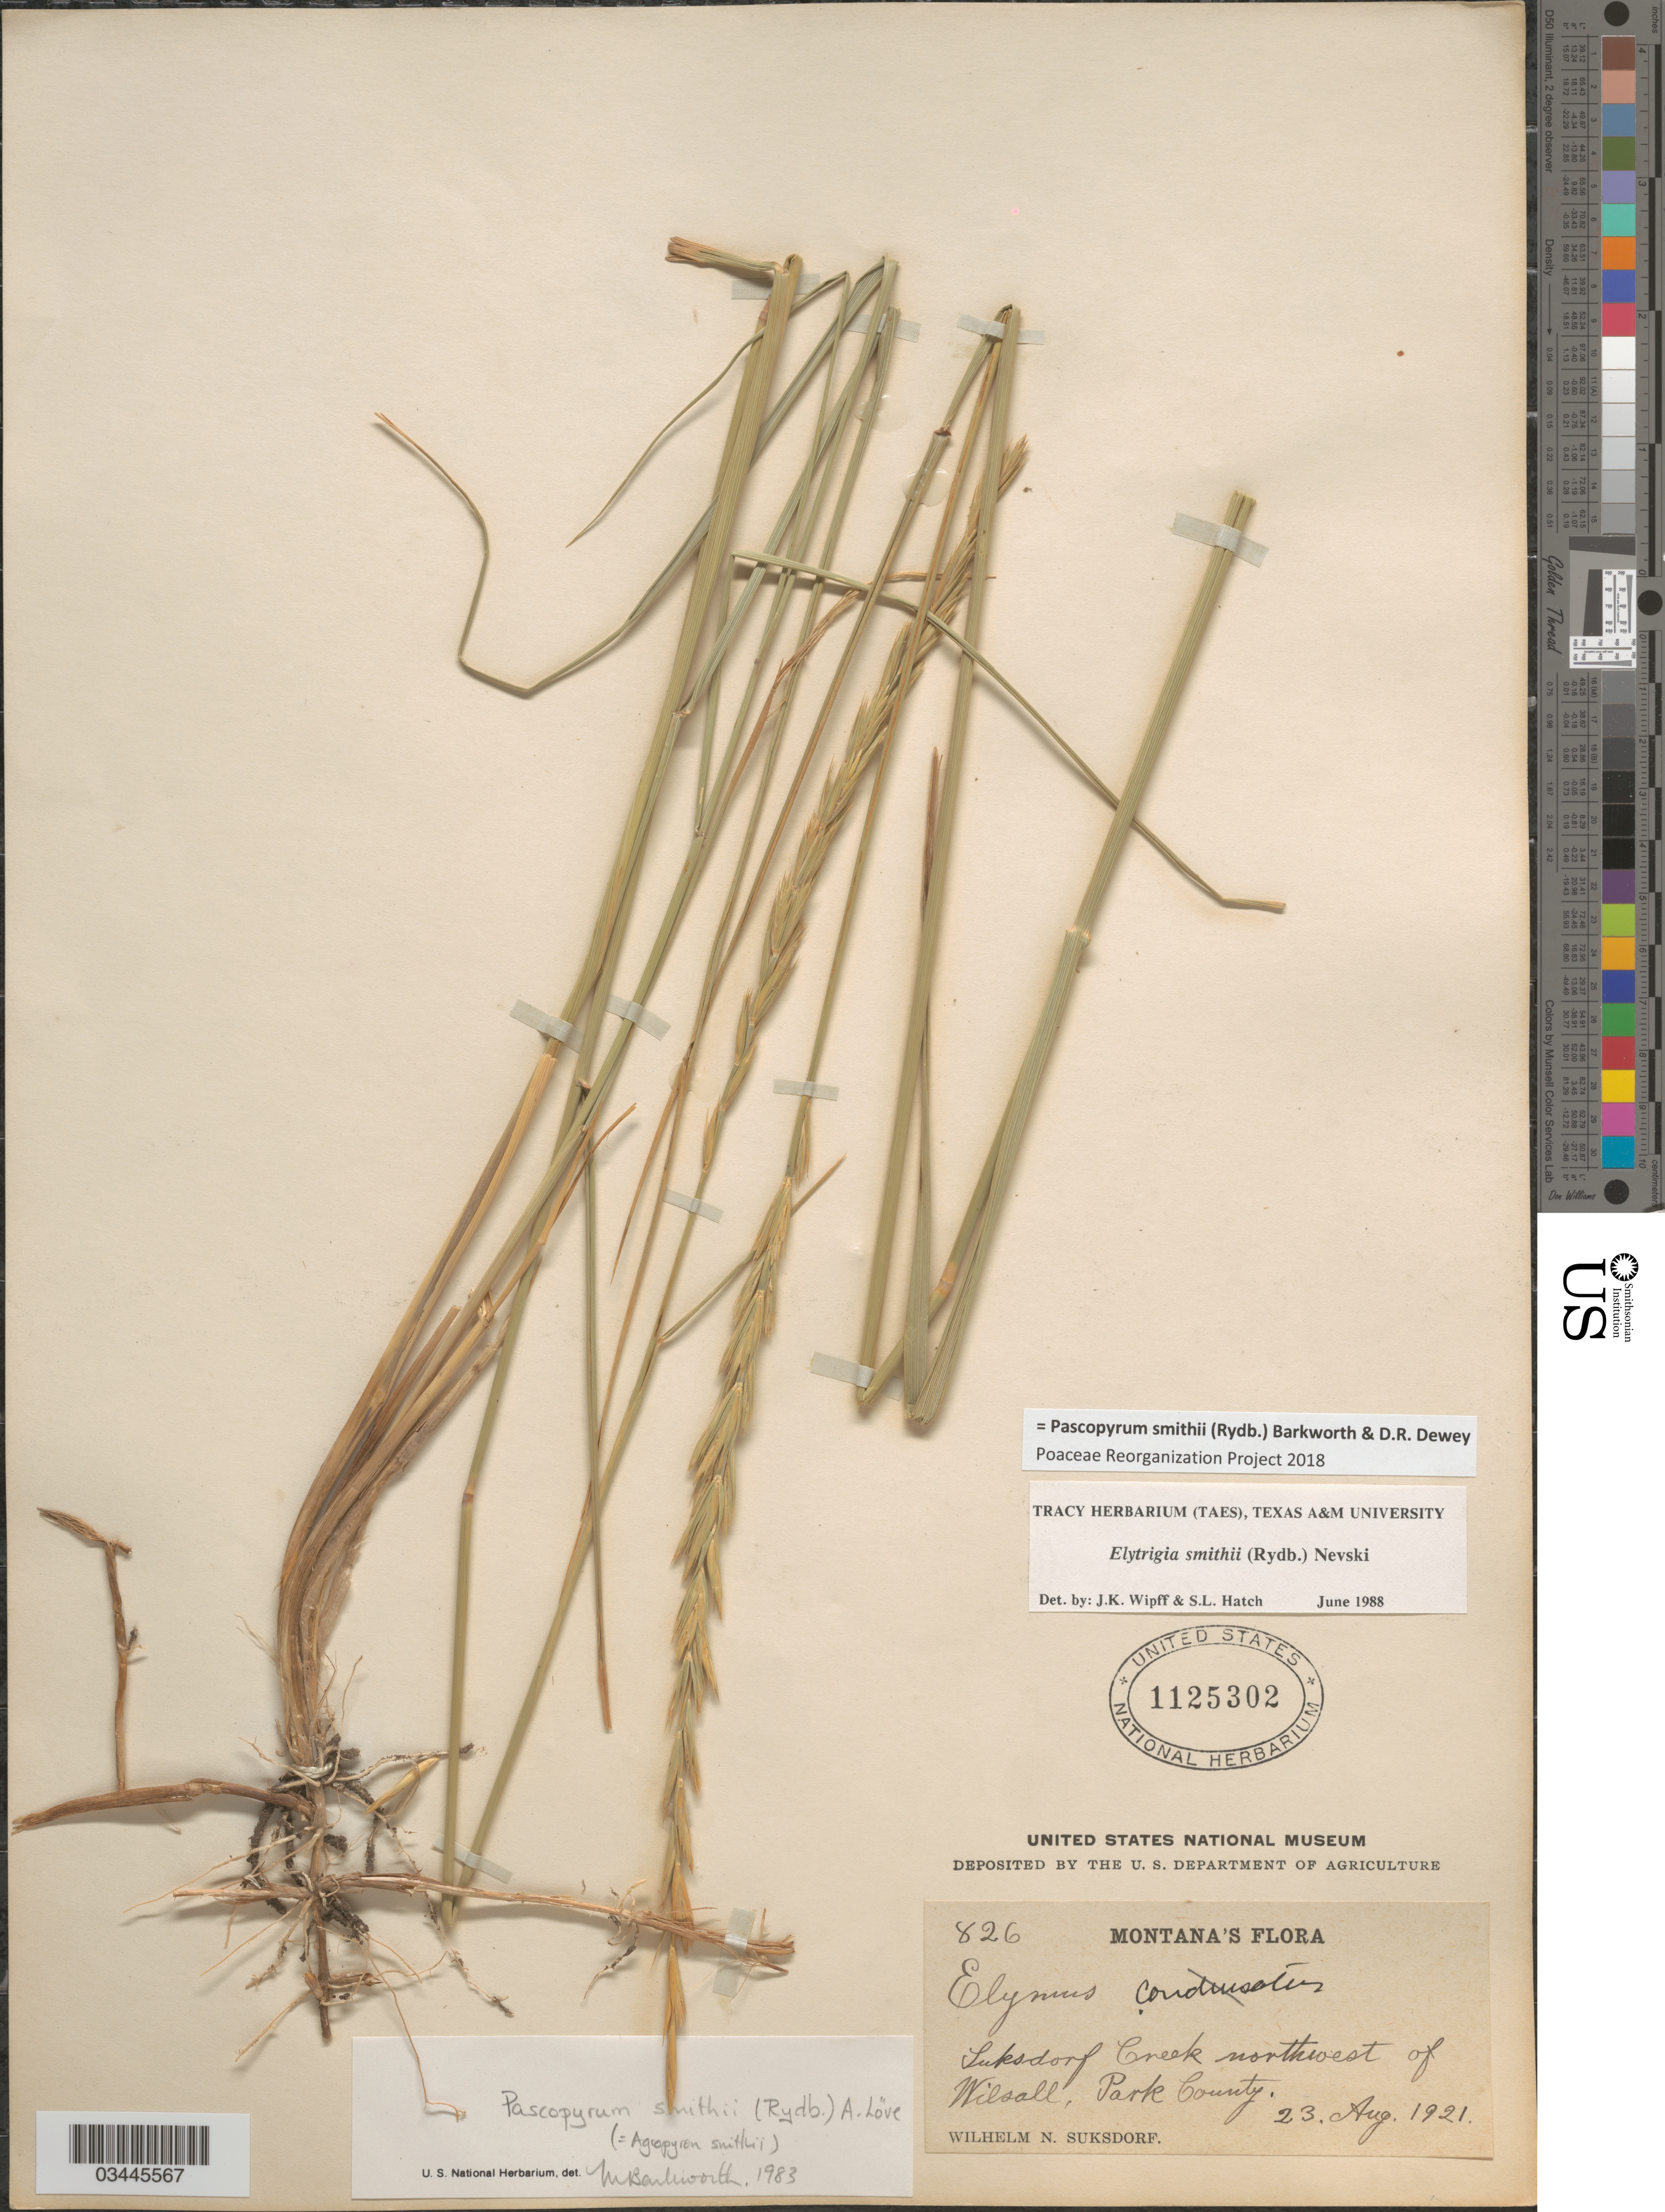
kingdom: Plantae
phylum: Tracheophyta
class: Liliopsida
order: Poales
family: Poaceae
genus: Pascopyrum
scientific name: Pascopyrum smithii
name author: (Rydb.) Barkworth & Dewey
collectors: W. N. Suksdorf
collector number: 826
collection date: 1921-08-23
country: United States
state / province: Montana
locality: Suksdorf Creek northwest of Wilsall, Park County.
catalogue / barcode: US 1125302